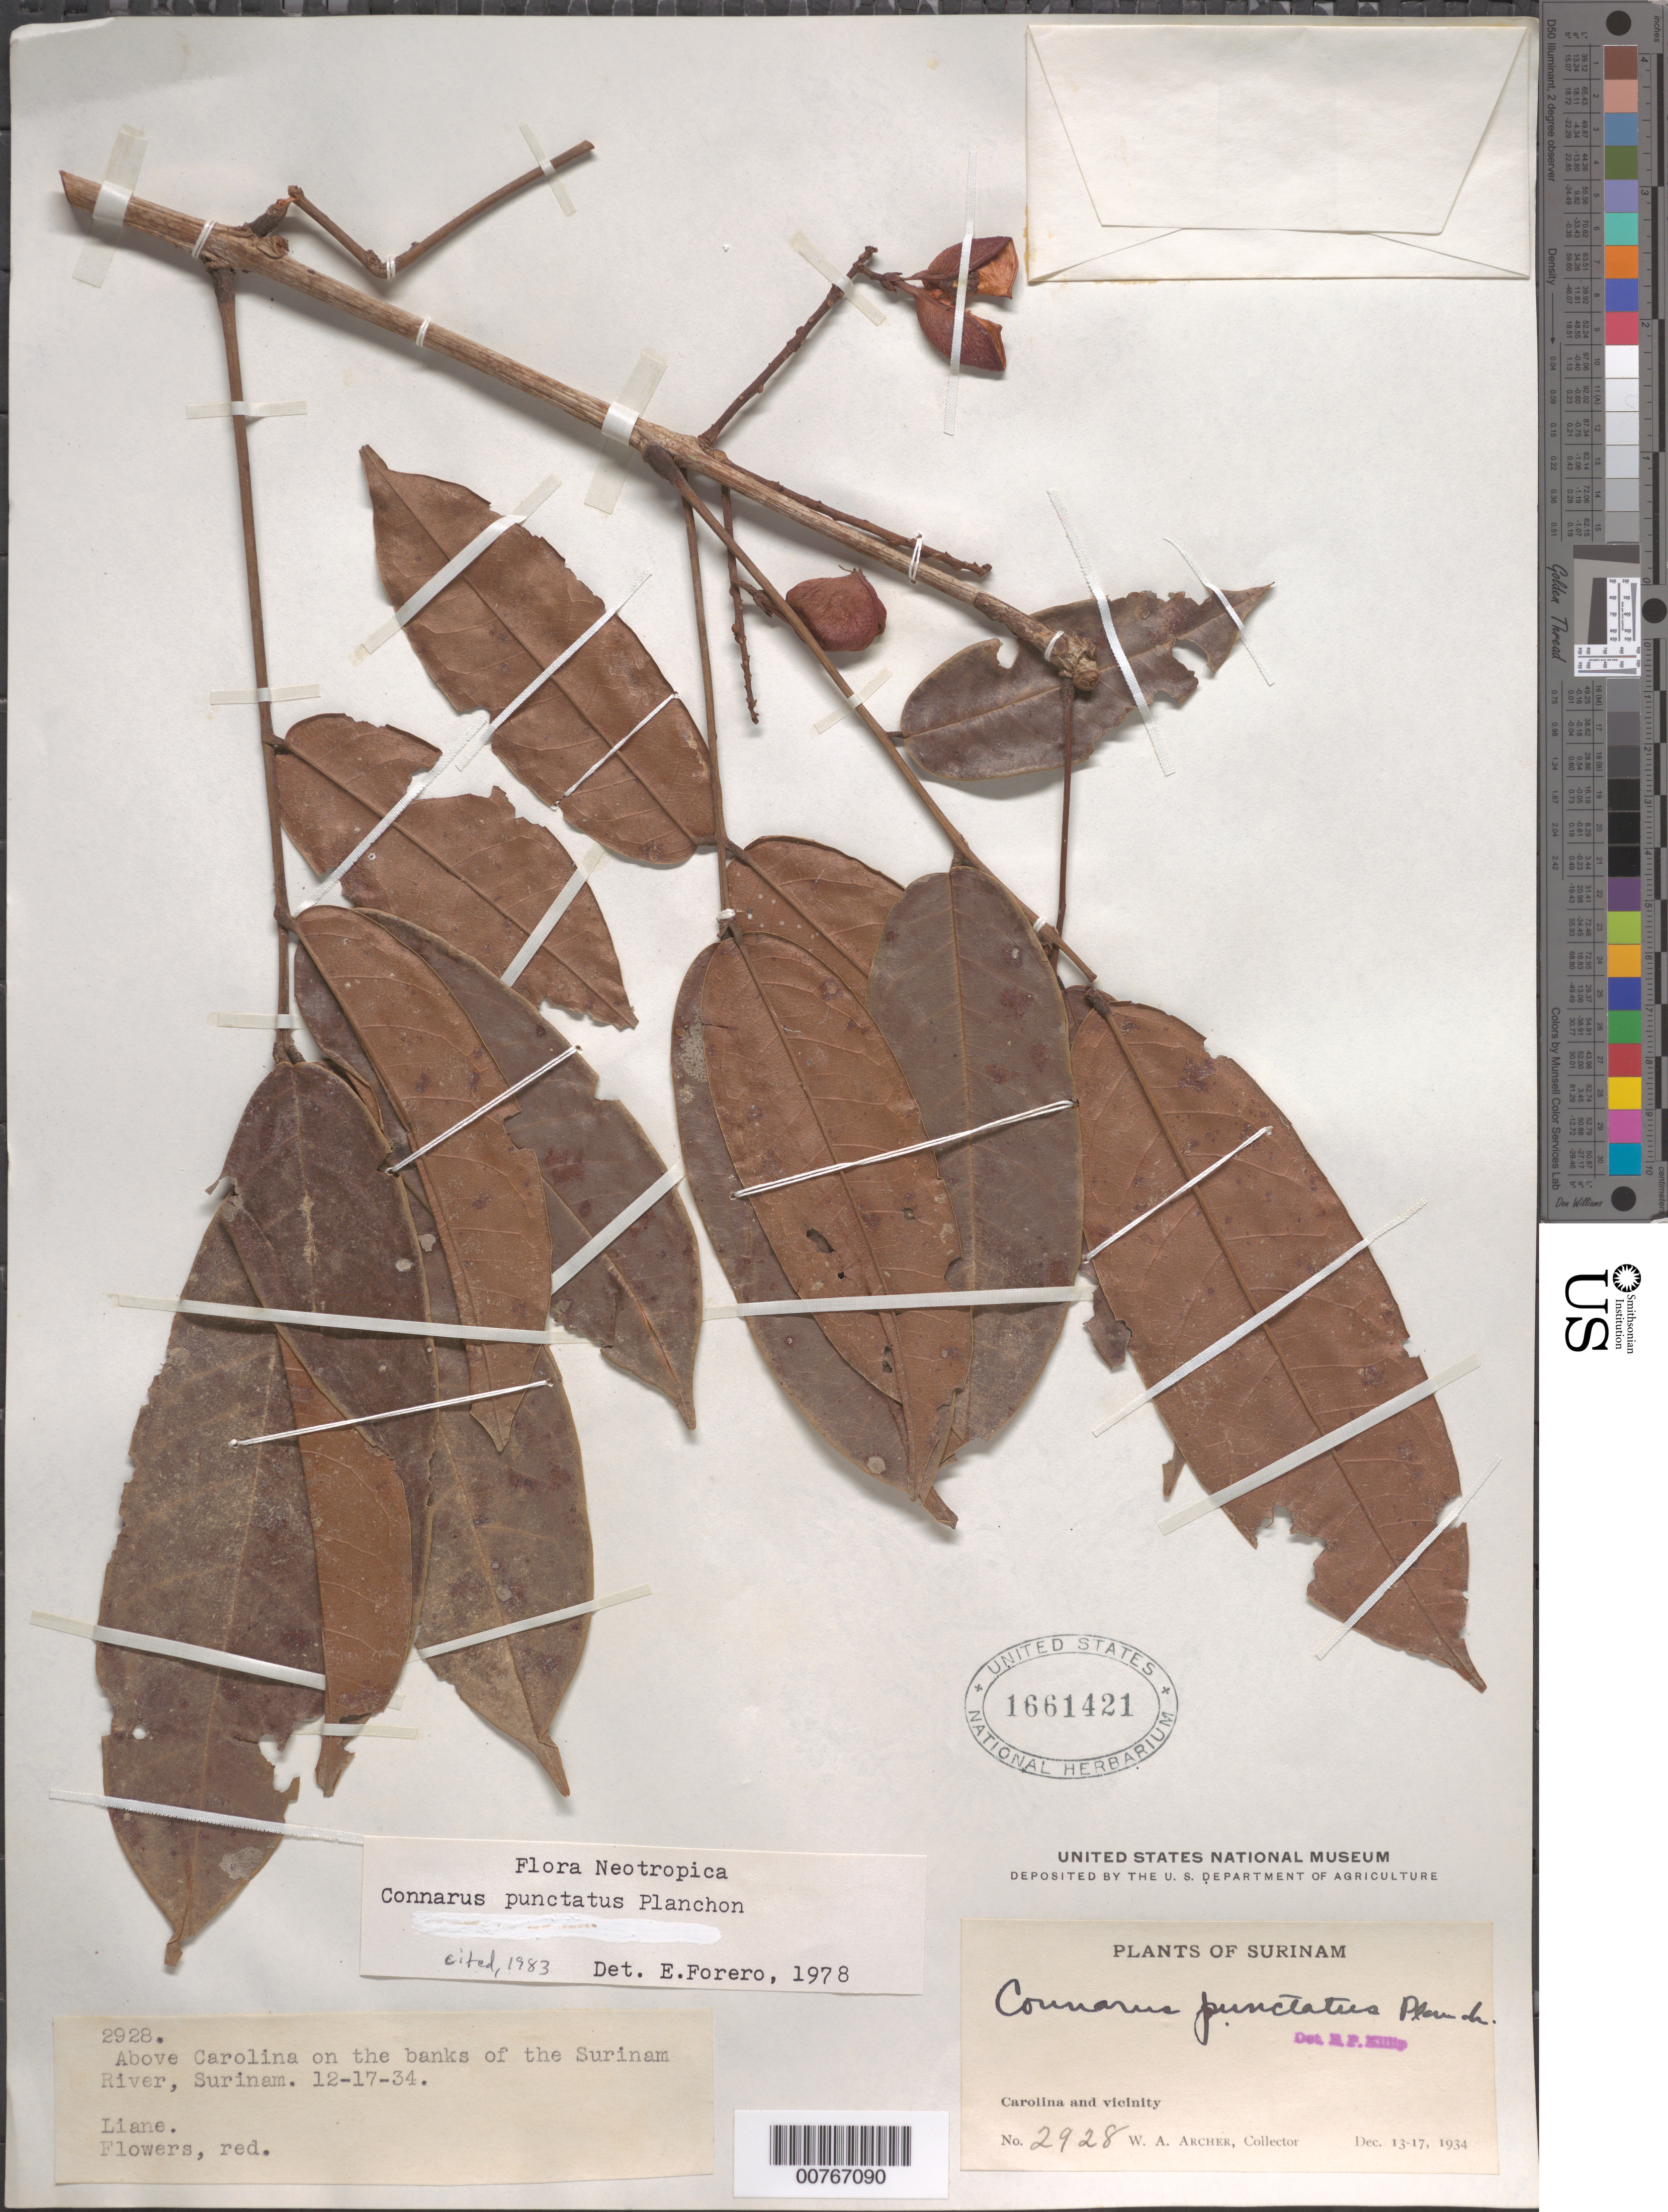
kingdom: Plantae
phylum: Tracheophyta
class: Magnoliopsida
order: Oxalidales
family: Connaraceae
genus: Connarus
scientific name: Connarus punctatus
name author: Planch.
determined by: Forero, E.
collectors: W. A. Archer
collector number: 2928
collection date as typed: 13-Dec-34 to 17-Dec-34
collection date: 1934-12-13/1934-12-17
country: Suriname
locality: Carolina, above; Surinam River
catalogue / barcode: US 1661421